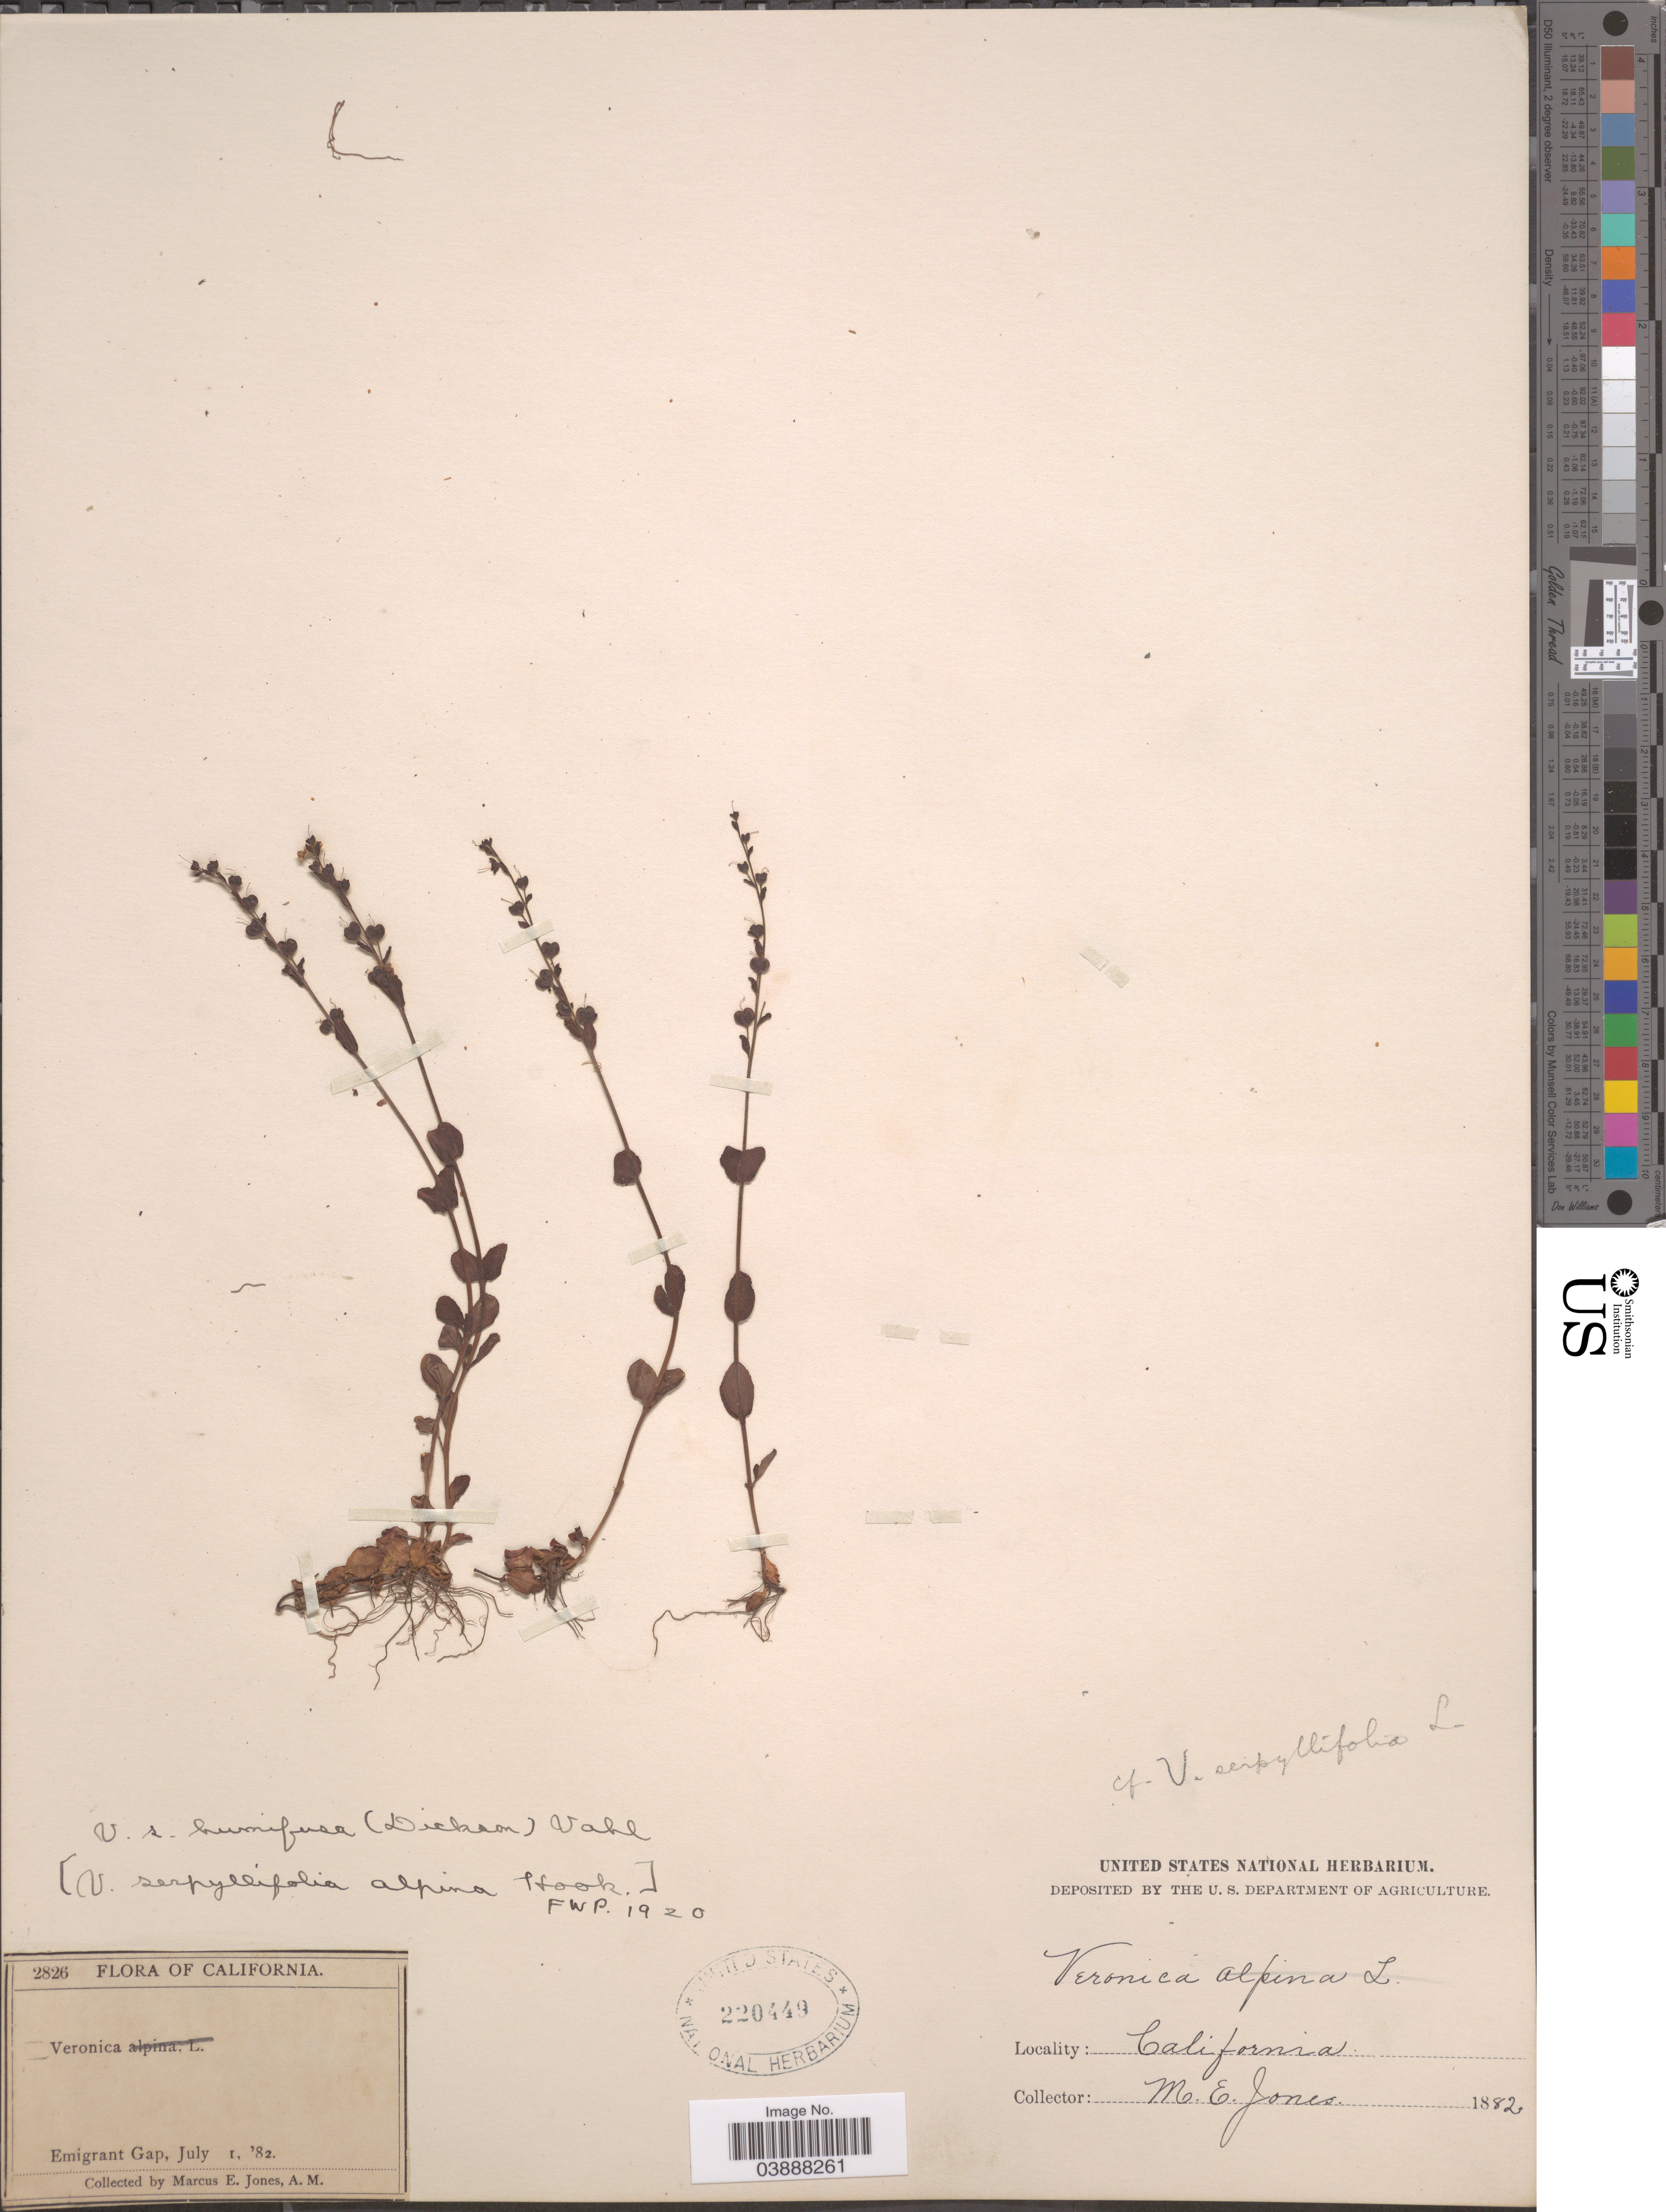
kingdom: Plantae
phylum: Tracheophyta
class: Magnoliopsida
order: Lamiales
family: Plantaginaceae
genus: Veronica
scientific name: Veronica serpyllifolia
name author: L.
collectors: M. E. Jones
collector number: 2826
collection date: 1882-07-01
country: United States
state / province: California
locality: Emigrant Gap.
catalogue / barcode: US 220449